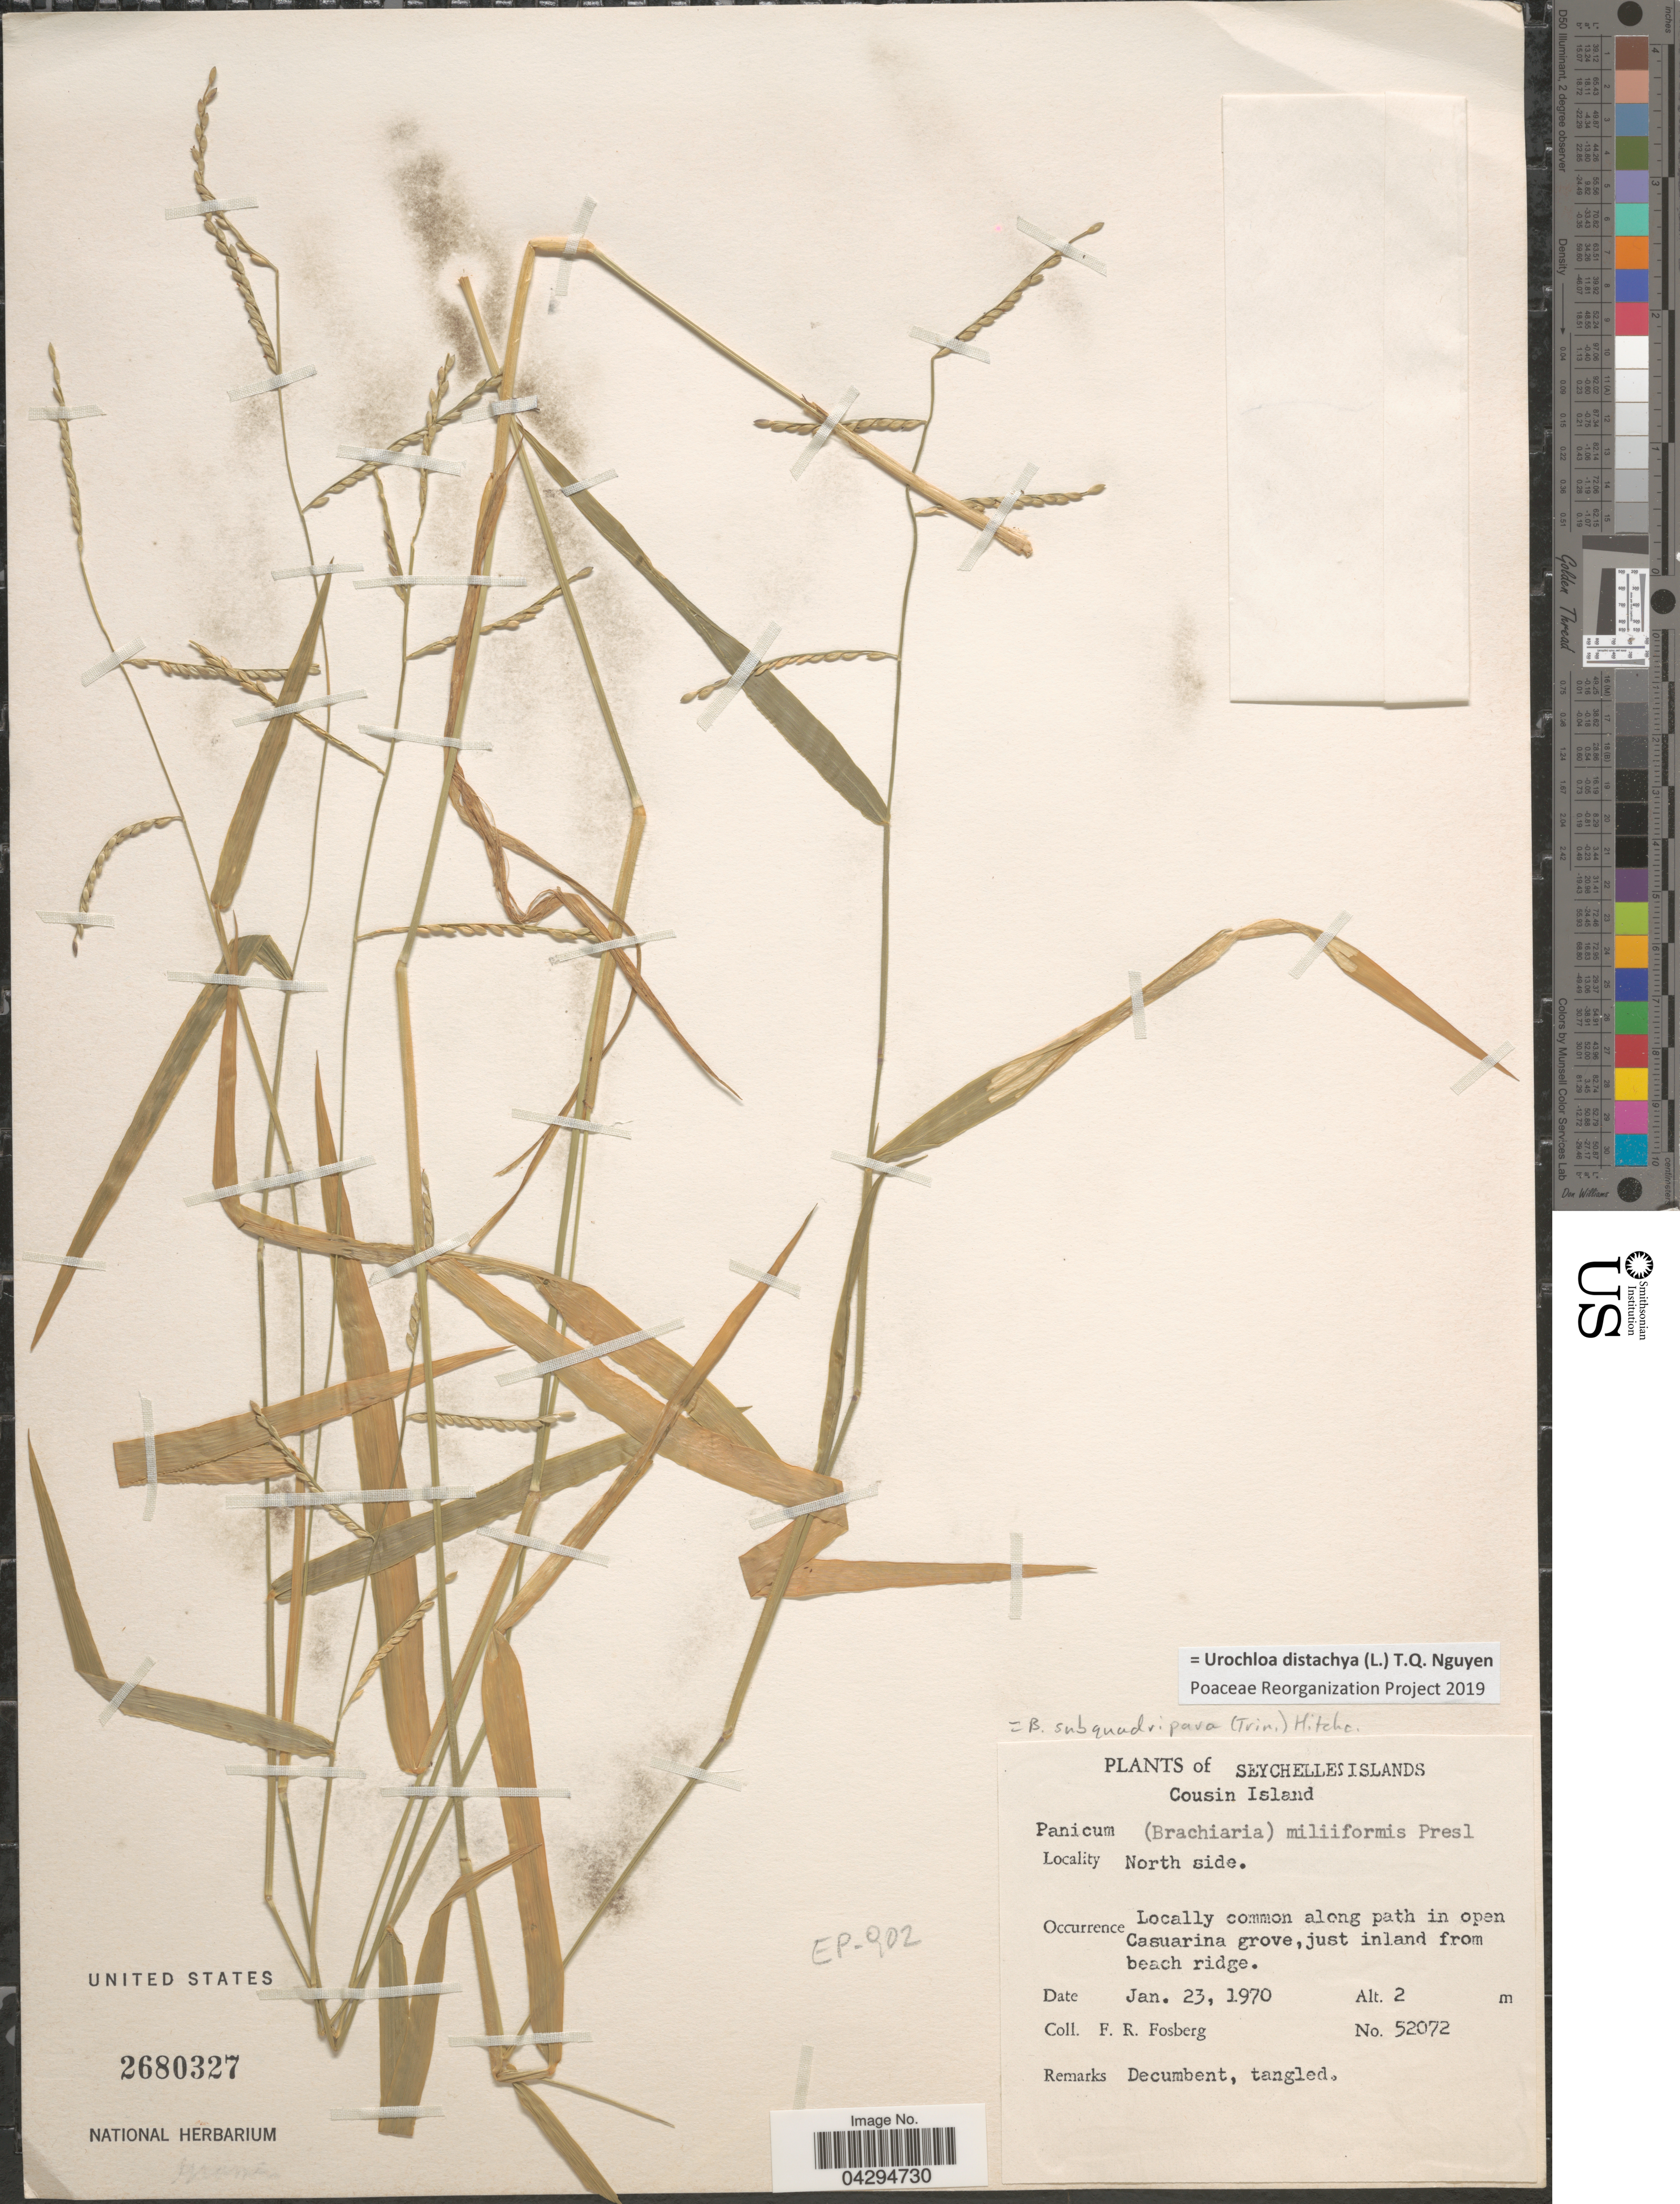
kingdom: Plantae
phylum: Tracheophyta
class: Liliopsida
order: Poales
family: Poaceae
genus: Urochloa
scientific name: Urochloa distachya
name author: (L.) T.Q. Nguyen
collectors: F. R. Fosberg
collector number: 52072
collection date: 1970-01-23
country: Seychelles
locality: Seychelles Islands. Cousin Island. North side. Locally common along path in open Casuarina grove, just inland from beach ridge.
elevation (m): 2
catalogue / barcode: US 2680327